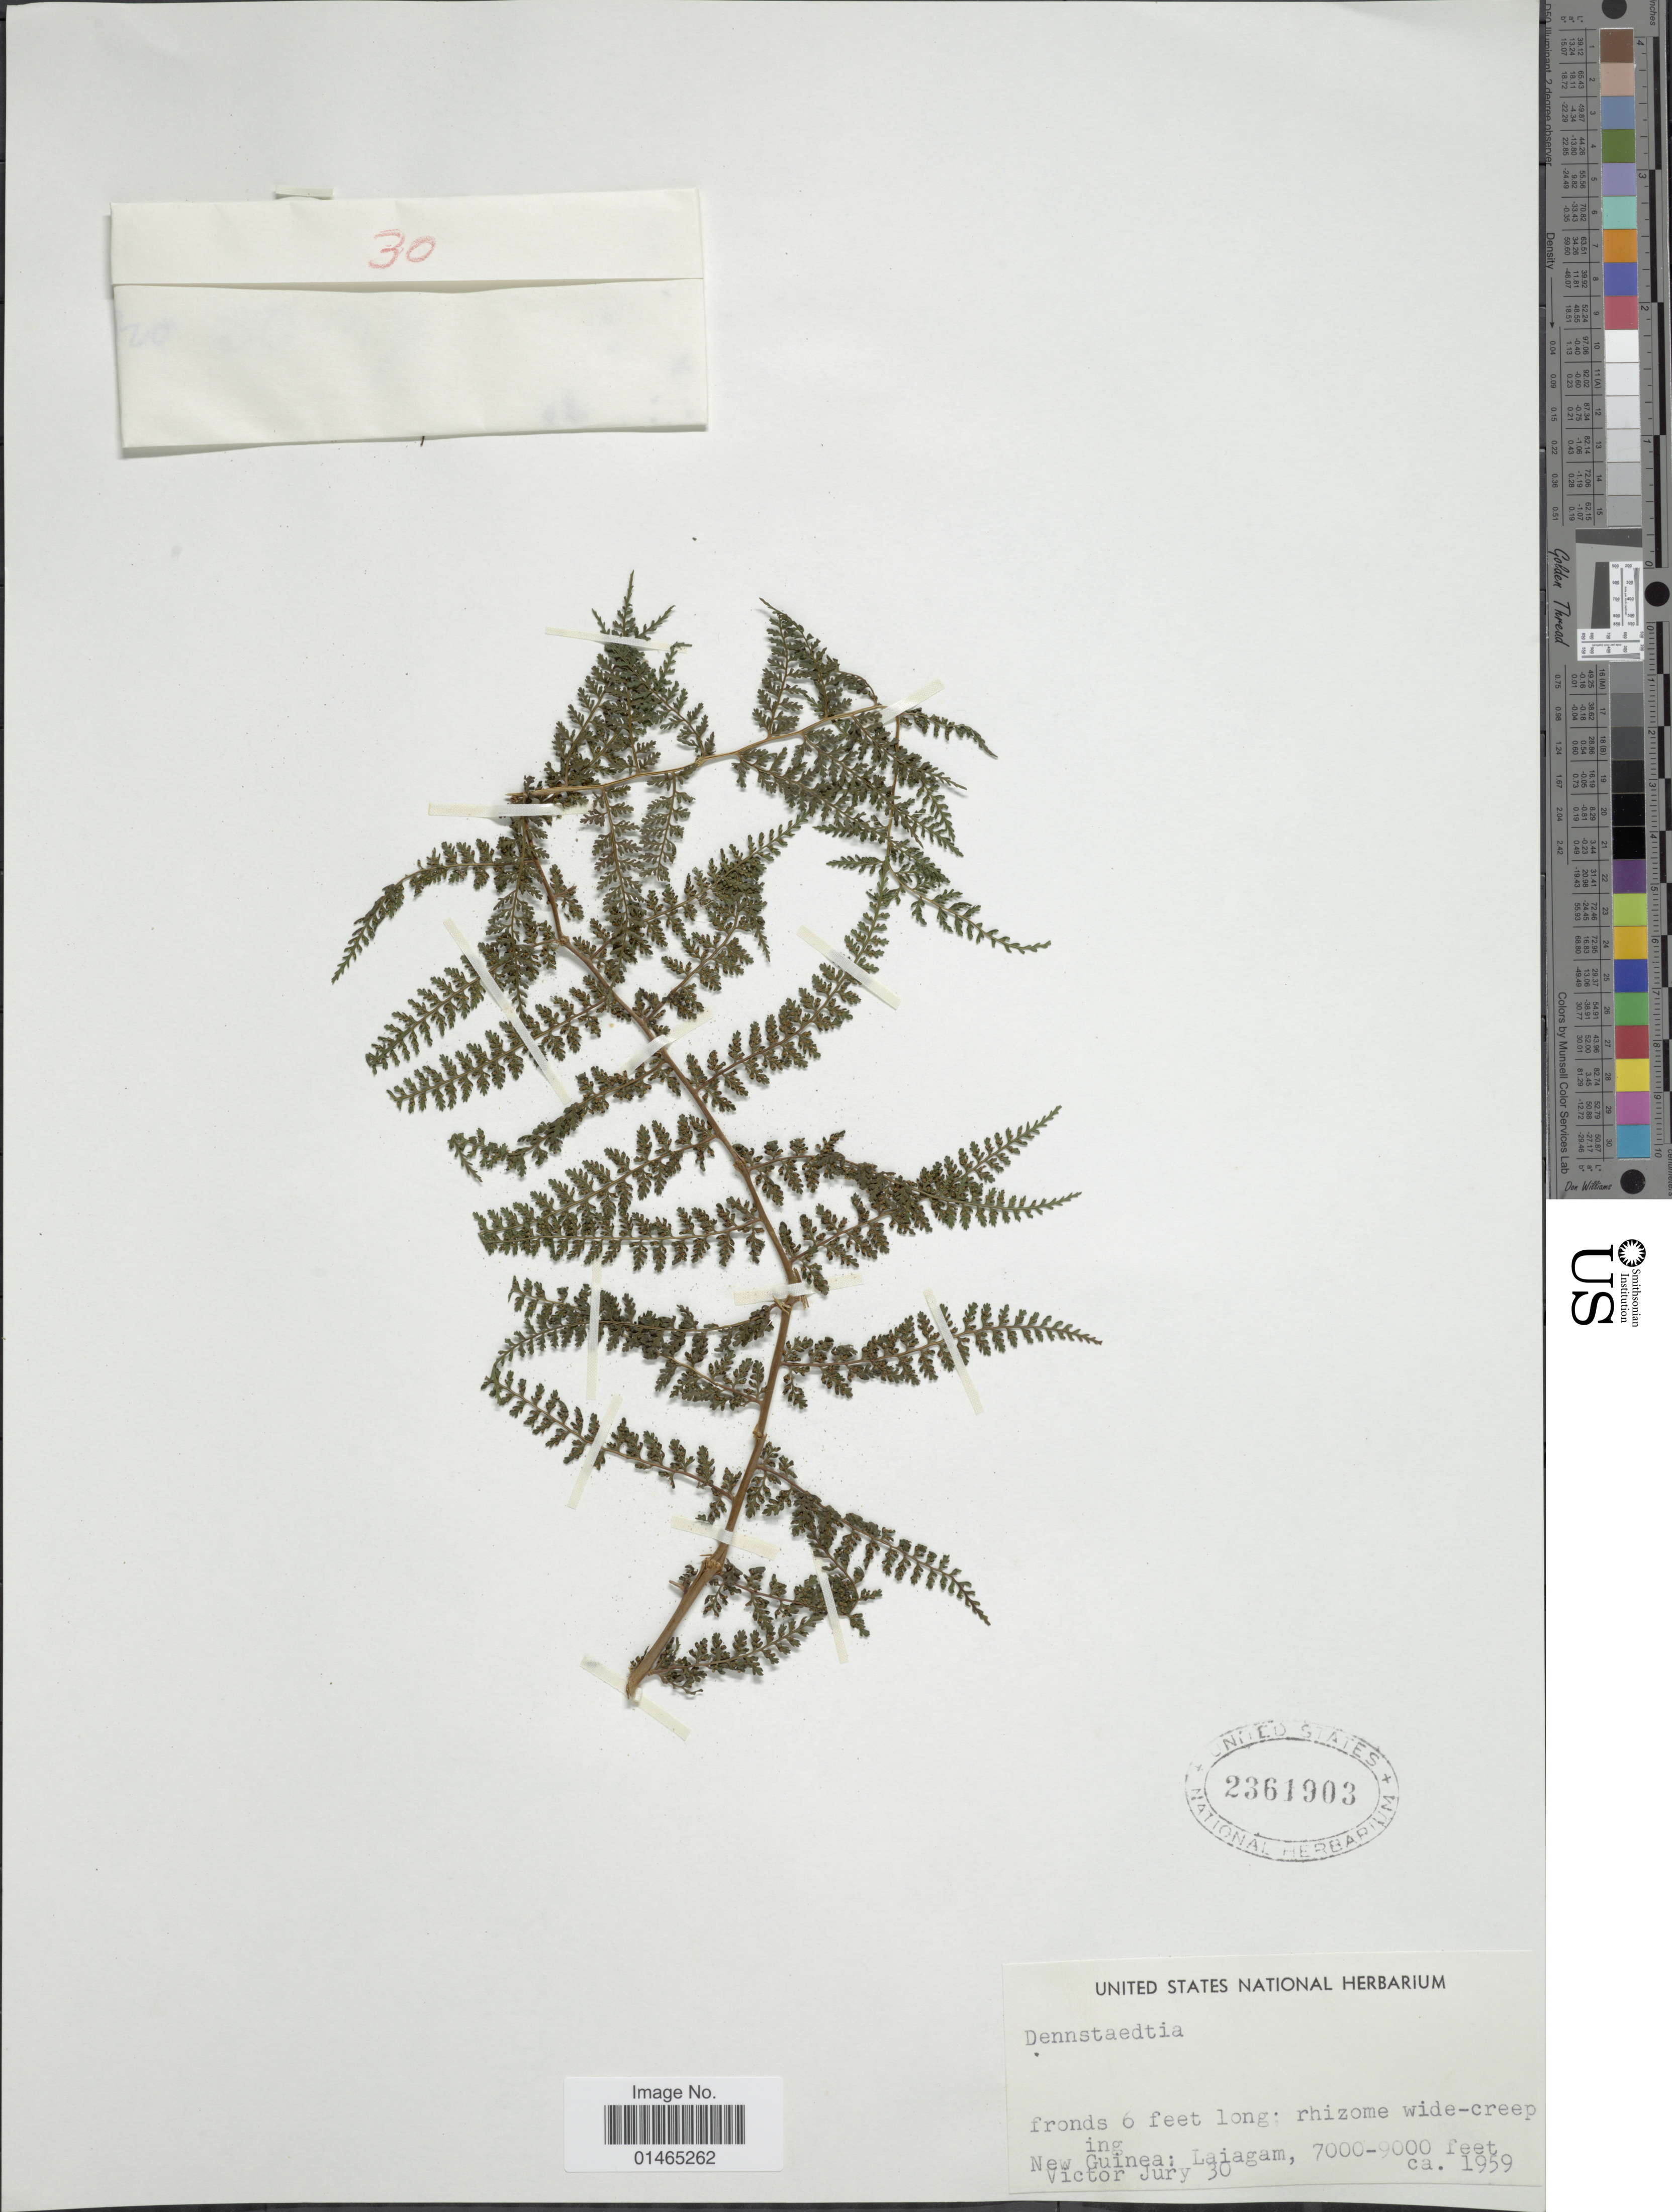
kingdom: Plantae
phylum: Tracheophyta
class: Polypodiopsida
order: Polypodiales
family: Dennstaedtiaceae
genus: Dennstaedtia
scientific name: Dennstaedtia sp.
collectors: V. Jury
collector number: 30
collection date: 1959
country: Papua New Guinea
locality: New Guinea: Laiagam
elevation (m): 2134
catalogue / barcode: US 2361903